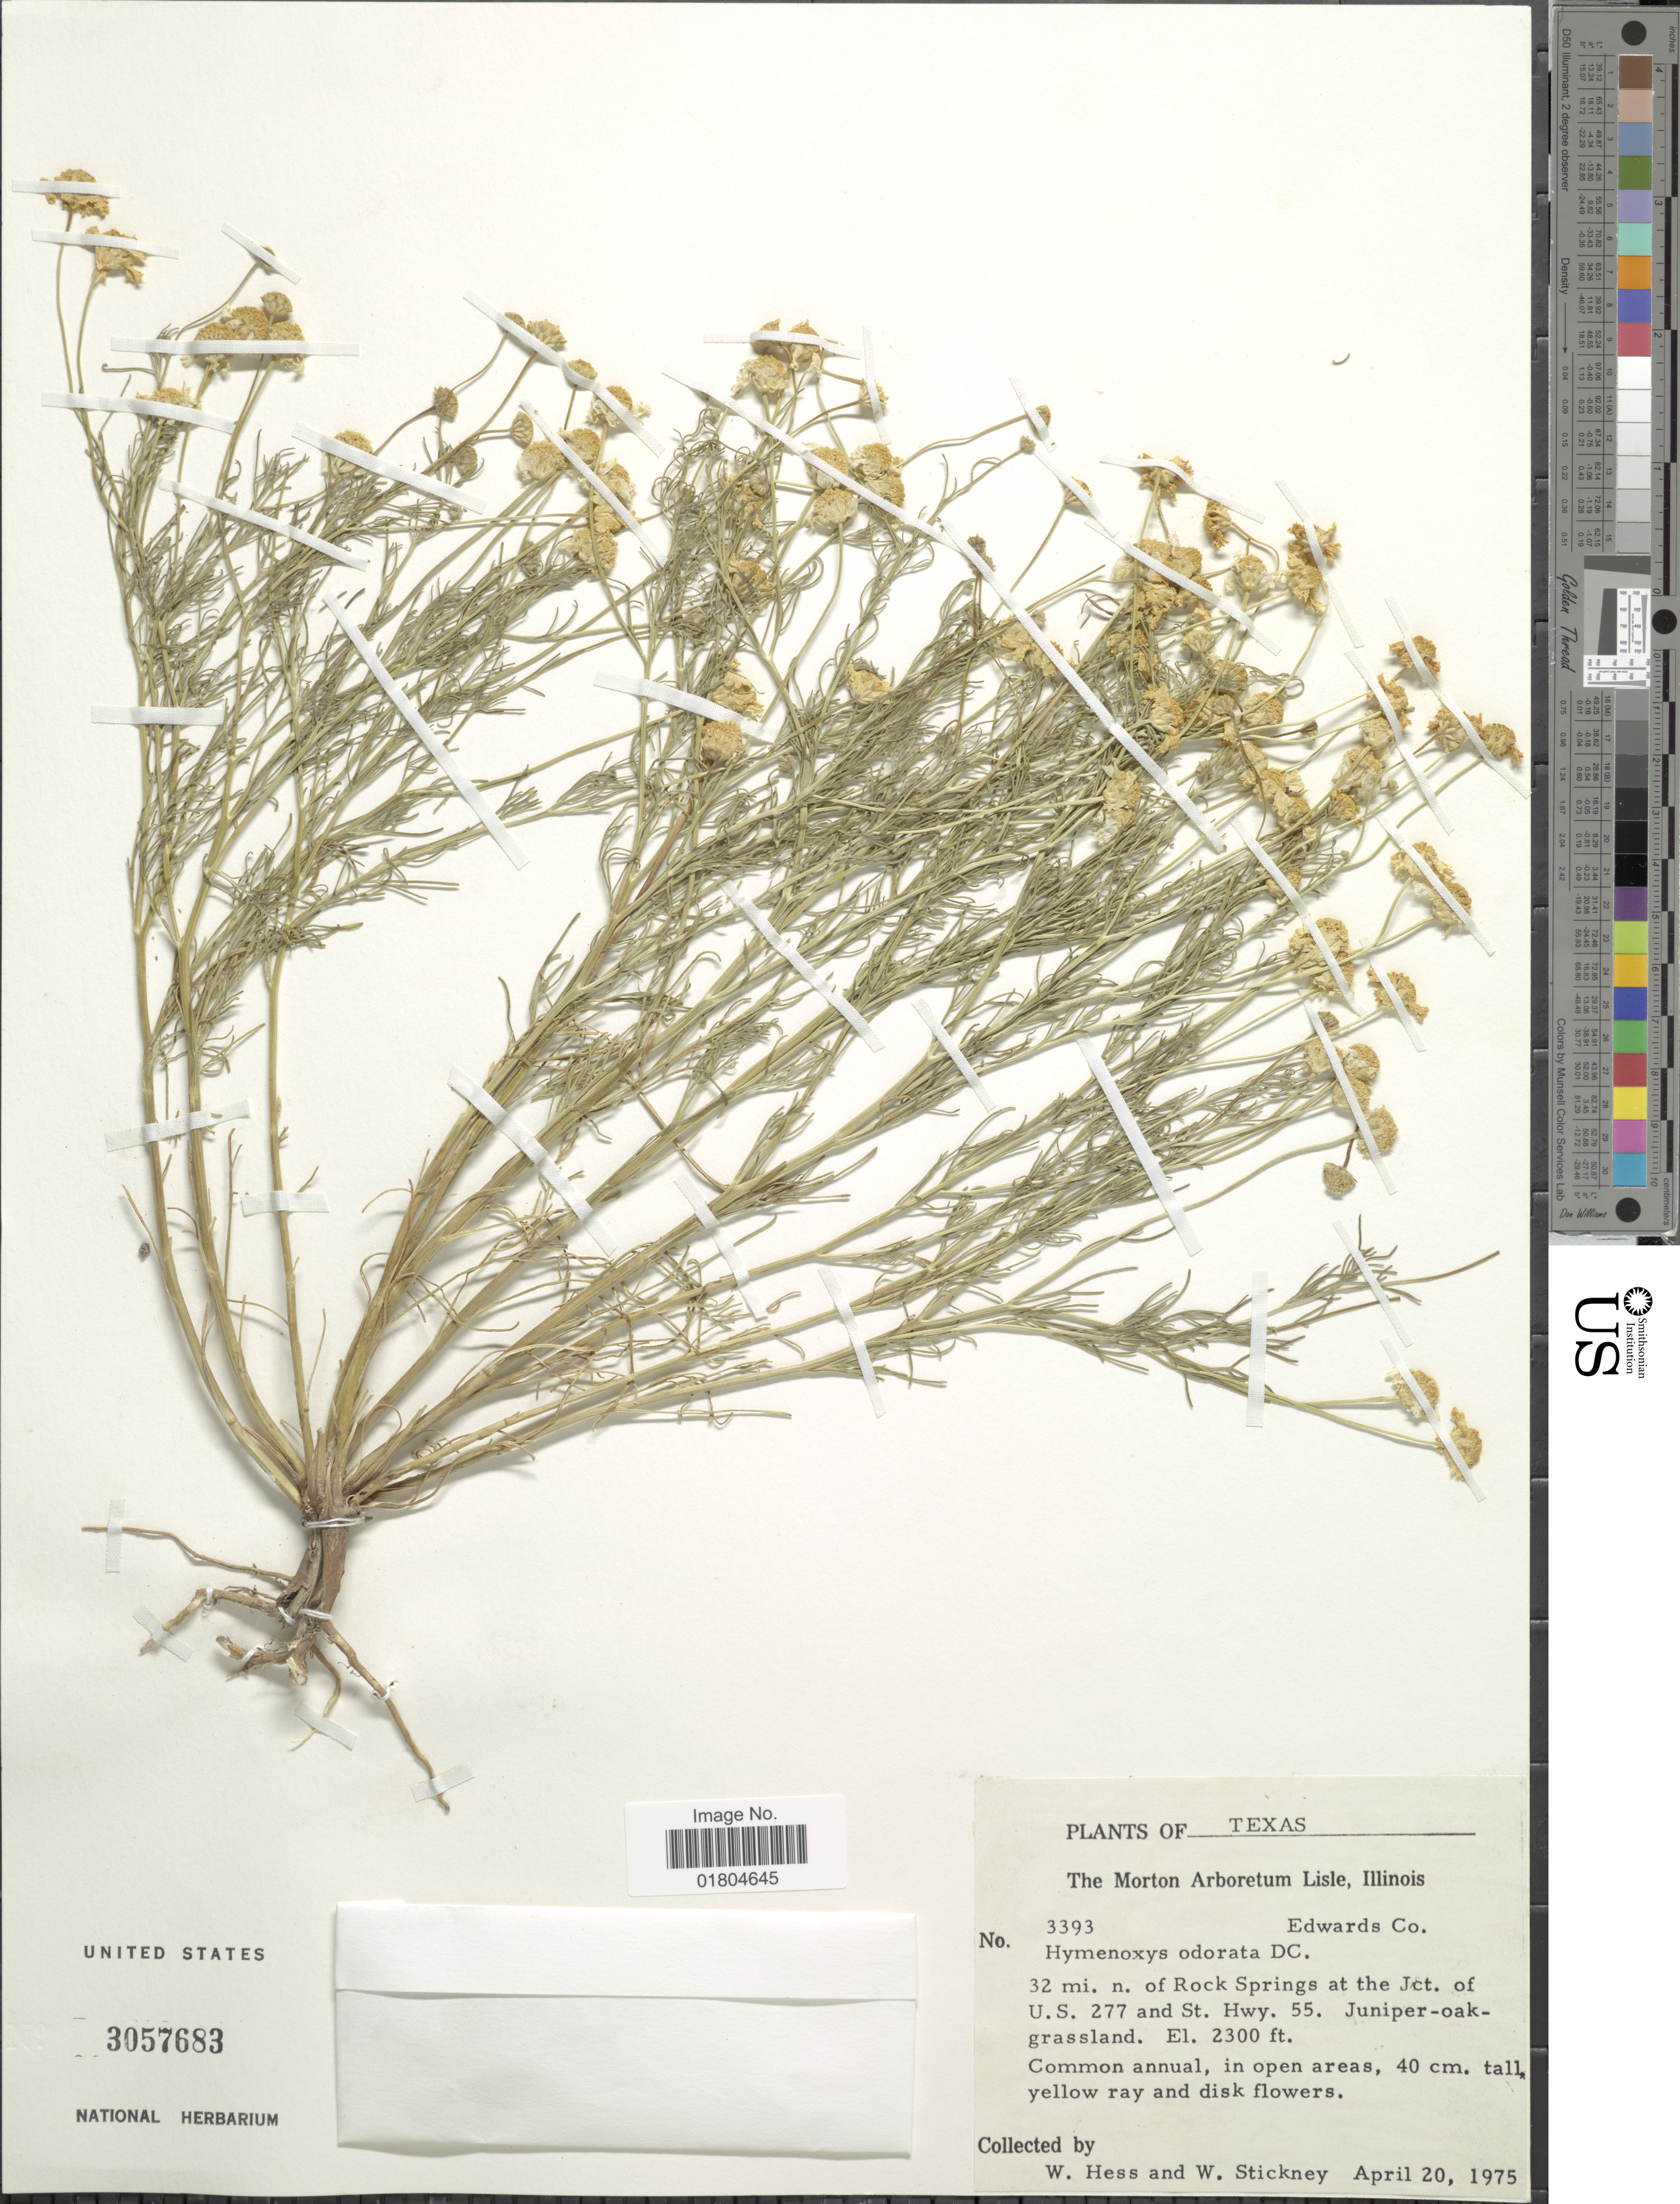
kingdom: Plantae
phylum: Tracheophyta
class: Magnoliopsida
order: Asterales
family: Asteraceae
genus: Hymenoxys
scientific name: Hymenoxys odorata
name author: DC.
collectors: W. Hess & W. Stickney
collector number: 3393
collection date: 1975-04-20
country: United States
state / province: Texas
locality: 32 mi. n. of Rock Springs at the Jct. of U.S. 277 and St. Hwy. 55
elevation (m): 701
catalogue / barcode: US 3057683